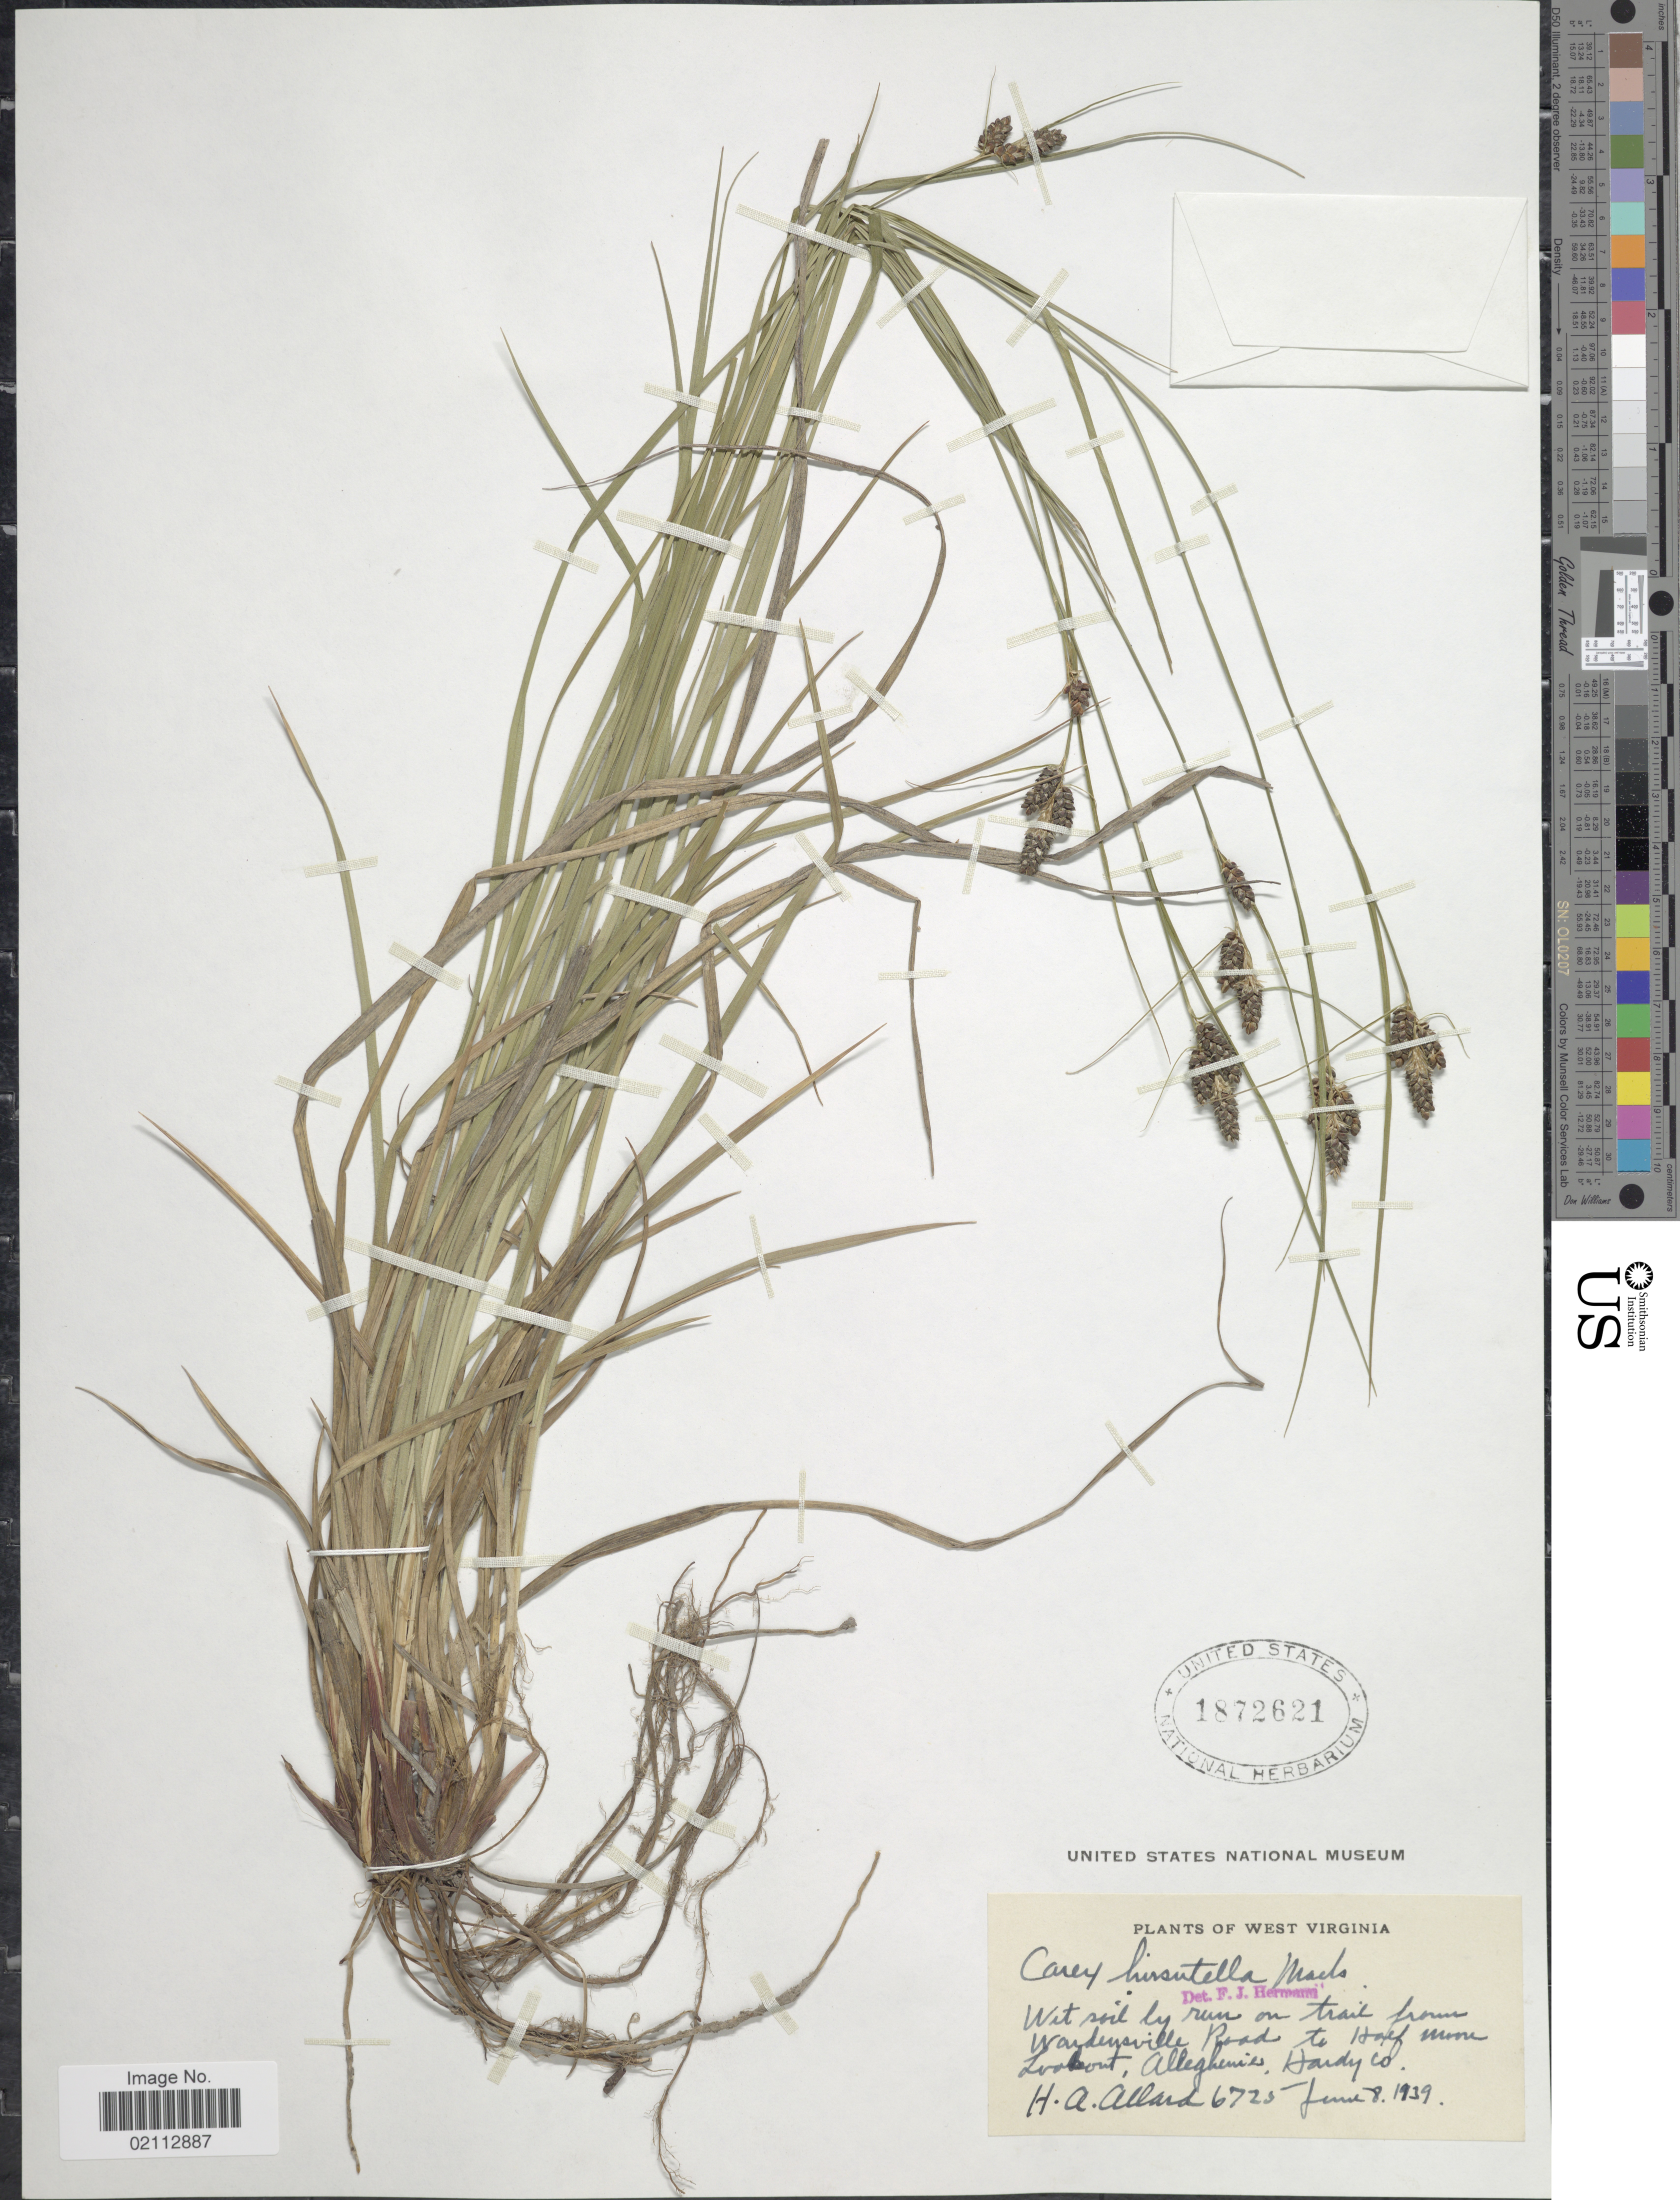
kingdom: Plantae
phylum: Tracheophyta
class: Liliopsida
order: Poales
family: Cyperaceae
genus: Carex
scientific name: Carex hirsutella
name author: Mack.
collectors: H. A. Allard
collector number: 6725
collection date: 1939-06-08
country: United States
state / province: West Virginia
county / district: Hardy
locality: Wet soil by run on trail from Wardensville Road to Half Moon Lookout, Alleghenies, Hardy Co.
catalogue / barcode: US 1872621